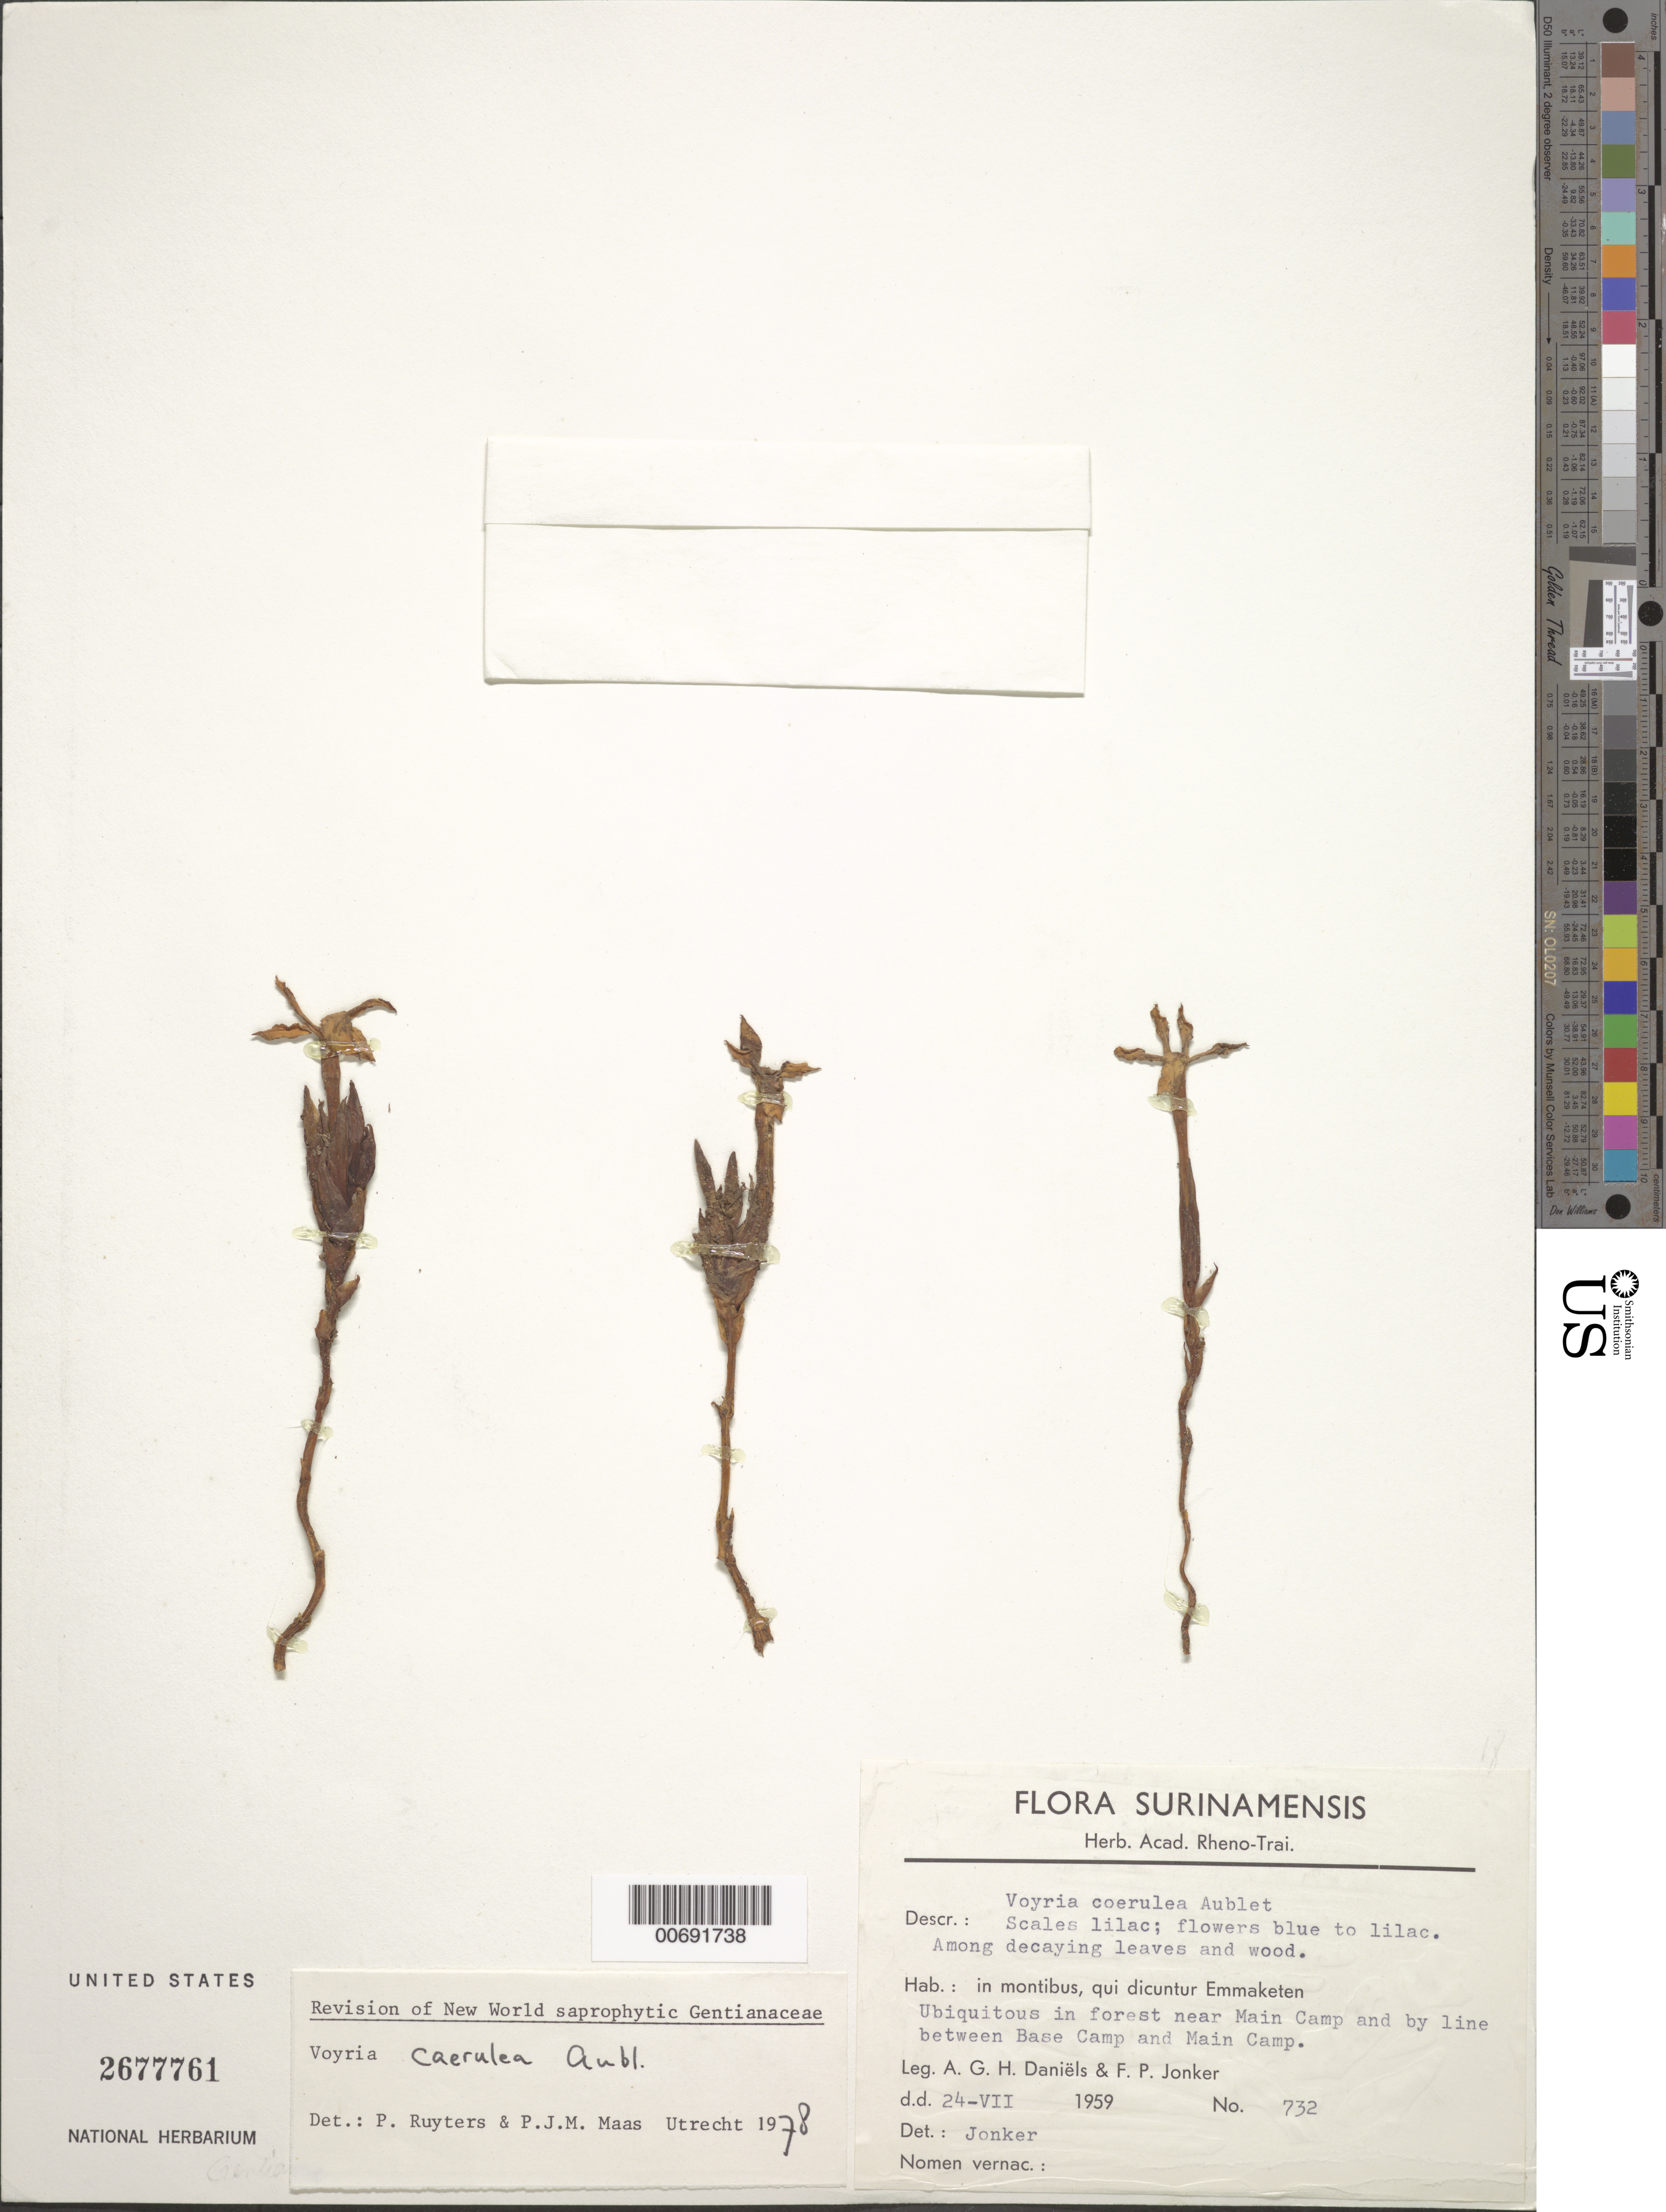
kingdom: Plantae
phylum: Tracheophyta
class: Magnoliopsida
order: Gentianales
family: Gentianaceae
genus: Voyria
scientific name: Voyria caerulea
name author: Aubl.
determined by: Ruyters, P.; Maas, P. J.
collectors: A. Daniëls & F. P. Jonker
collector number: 732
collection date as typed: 24-Jul-59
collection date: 1959-07-24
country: Suriname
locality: Emmaketen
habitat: Among decaying leaves and wood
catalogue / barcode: US 2677761